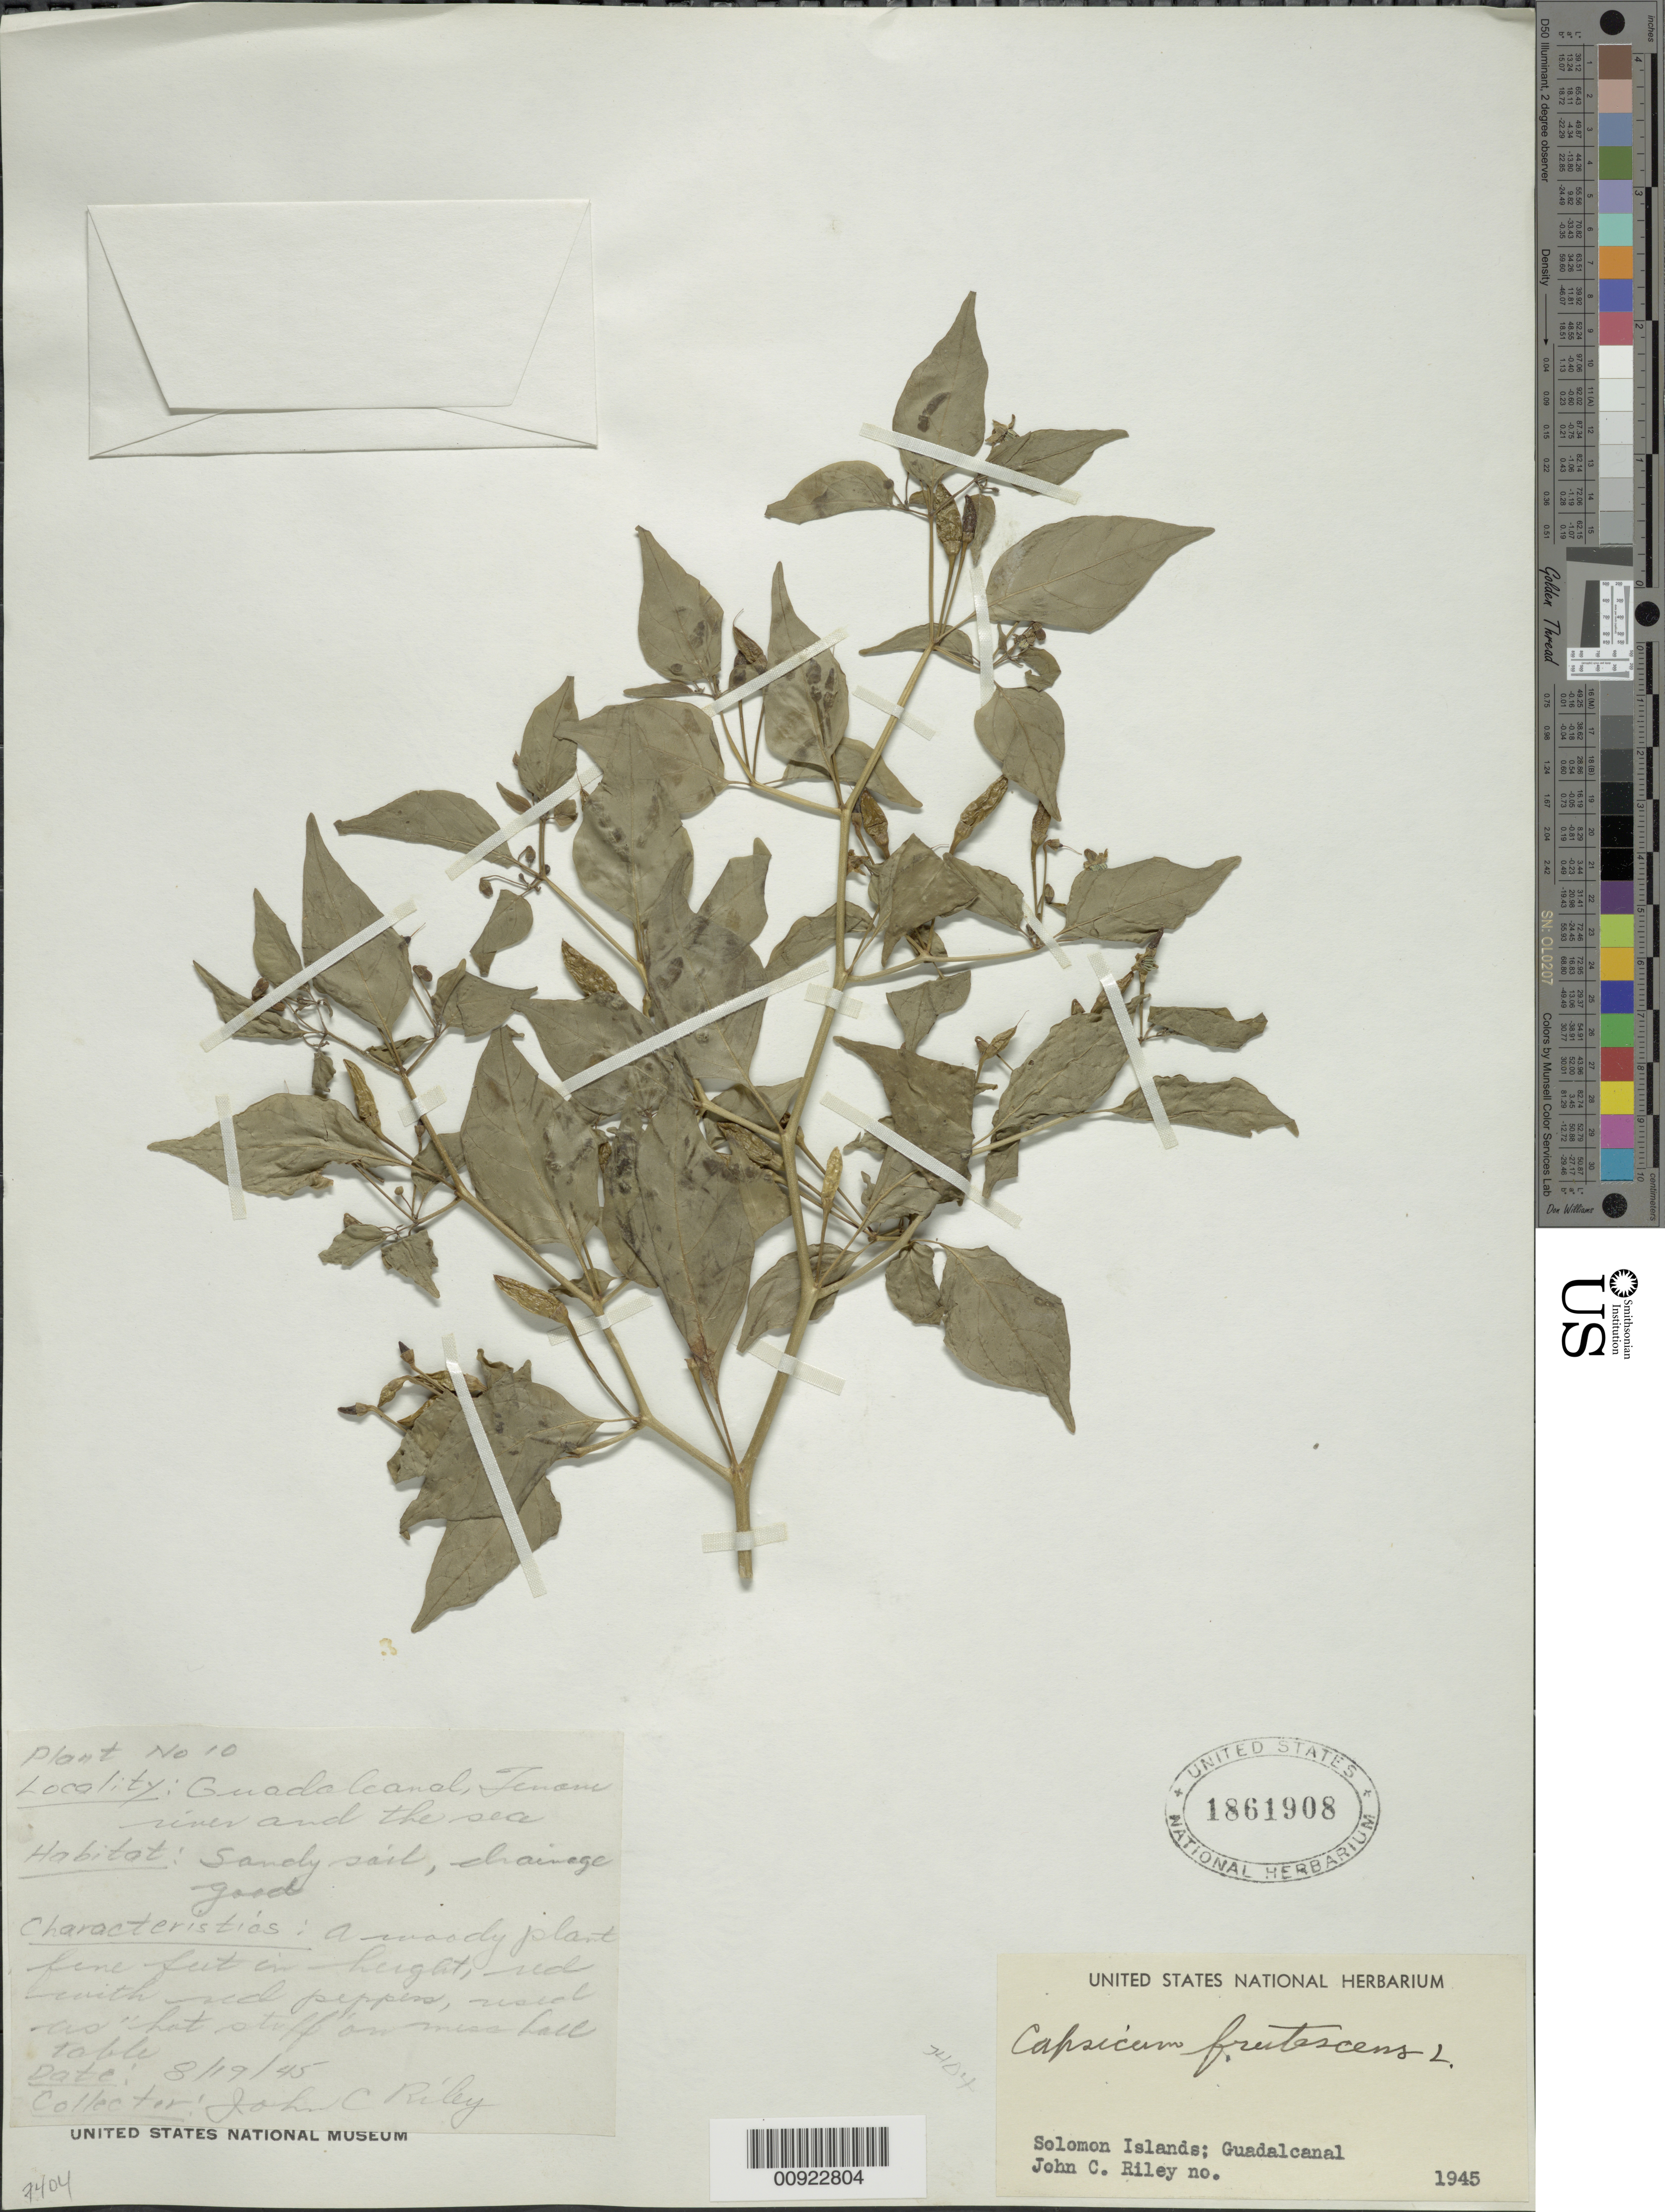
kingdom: Plantae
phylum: Tracheophyta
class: Magnoliopsida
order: Solanales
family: Solanaceae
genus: Capsicum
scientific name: Capsicum frutescens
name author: L.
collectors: J. C. Riley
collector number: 10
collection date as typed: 19 Aug 1945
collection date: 1945-08-19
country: Solomon Islands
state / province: Guadalcanal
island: Guadalcanal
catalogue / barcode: US 1861908